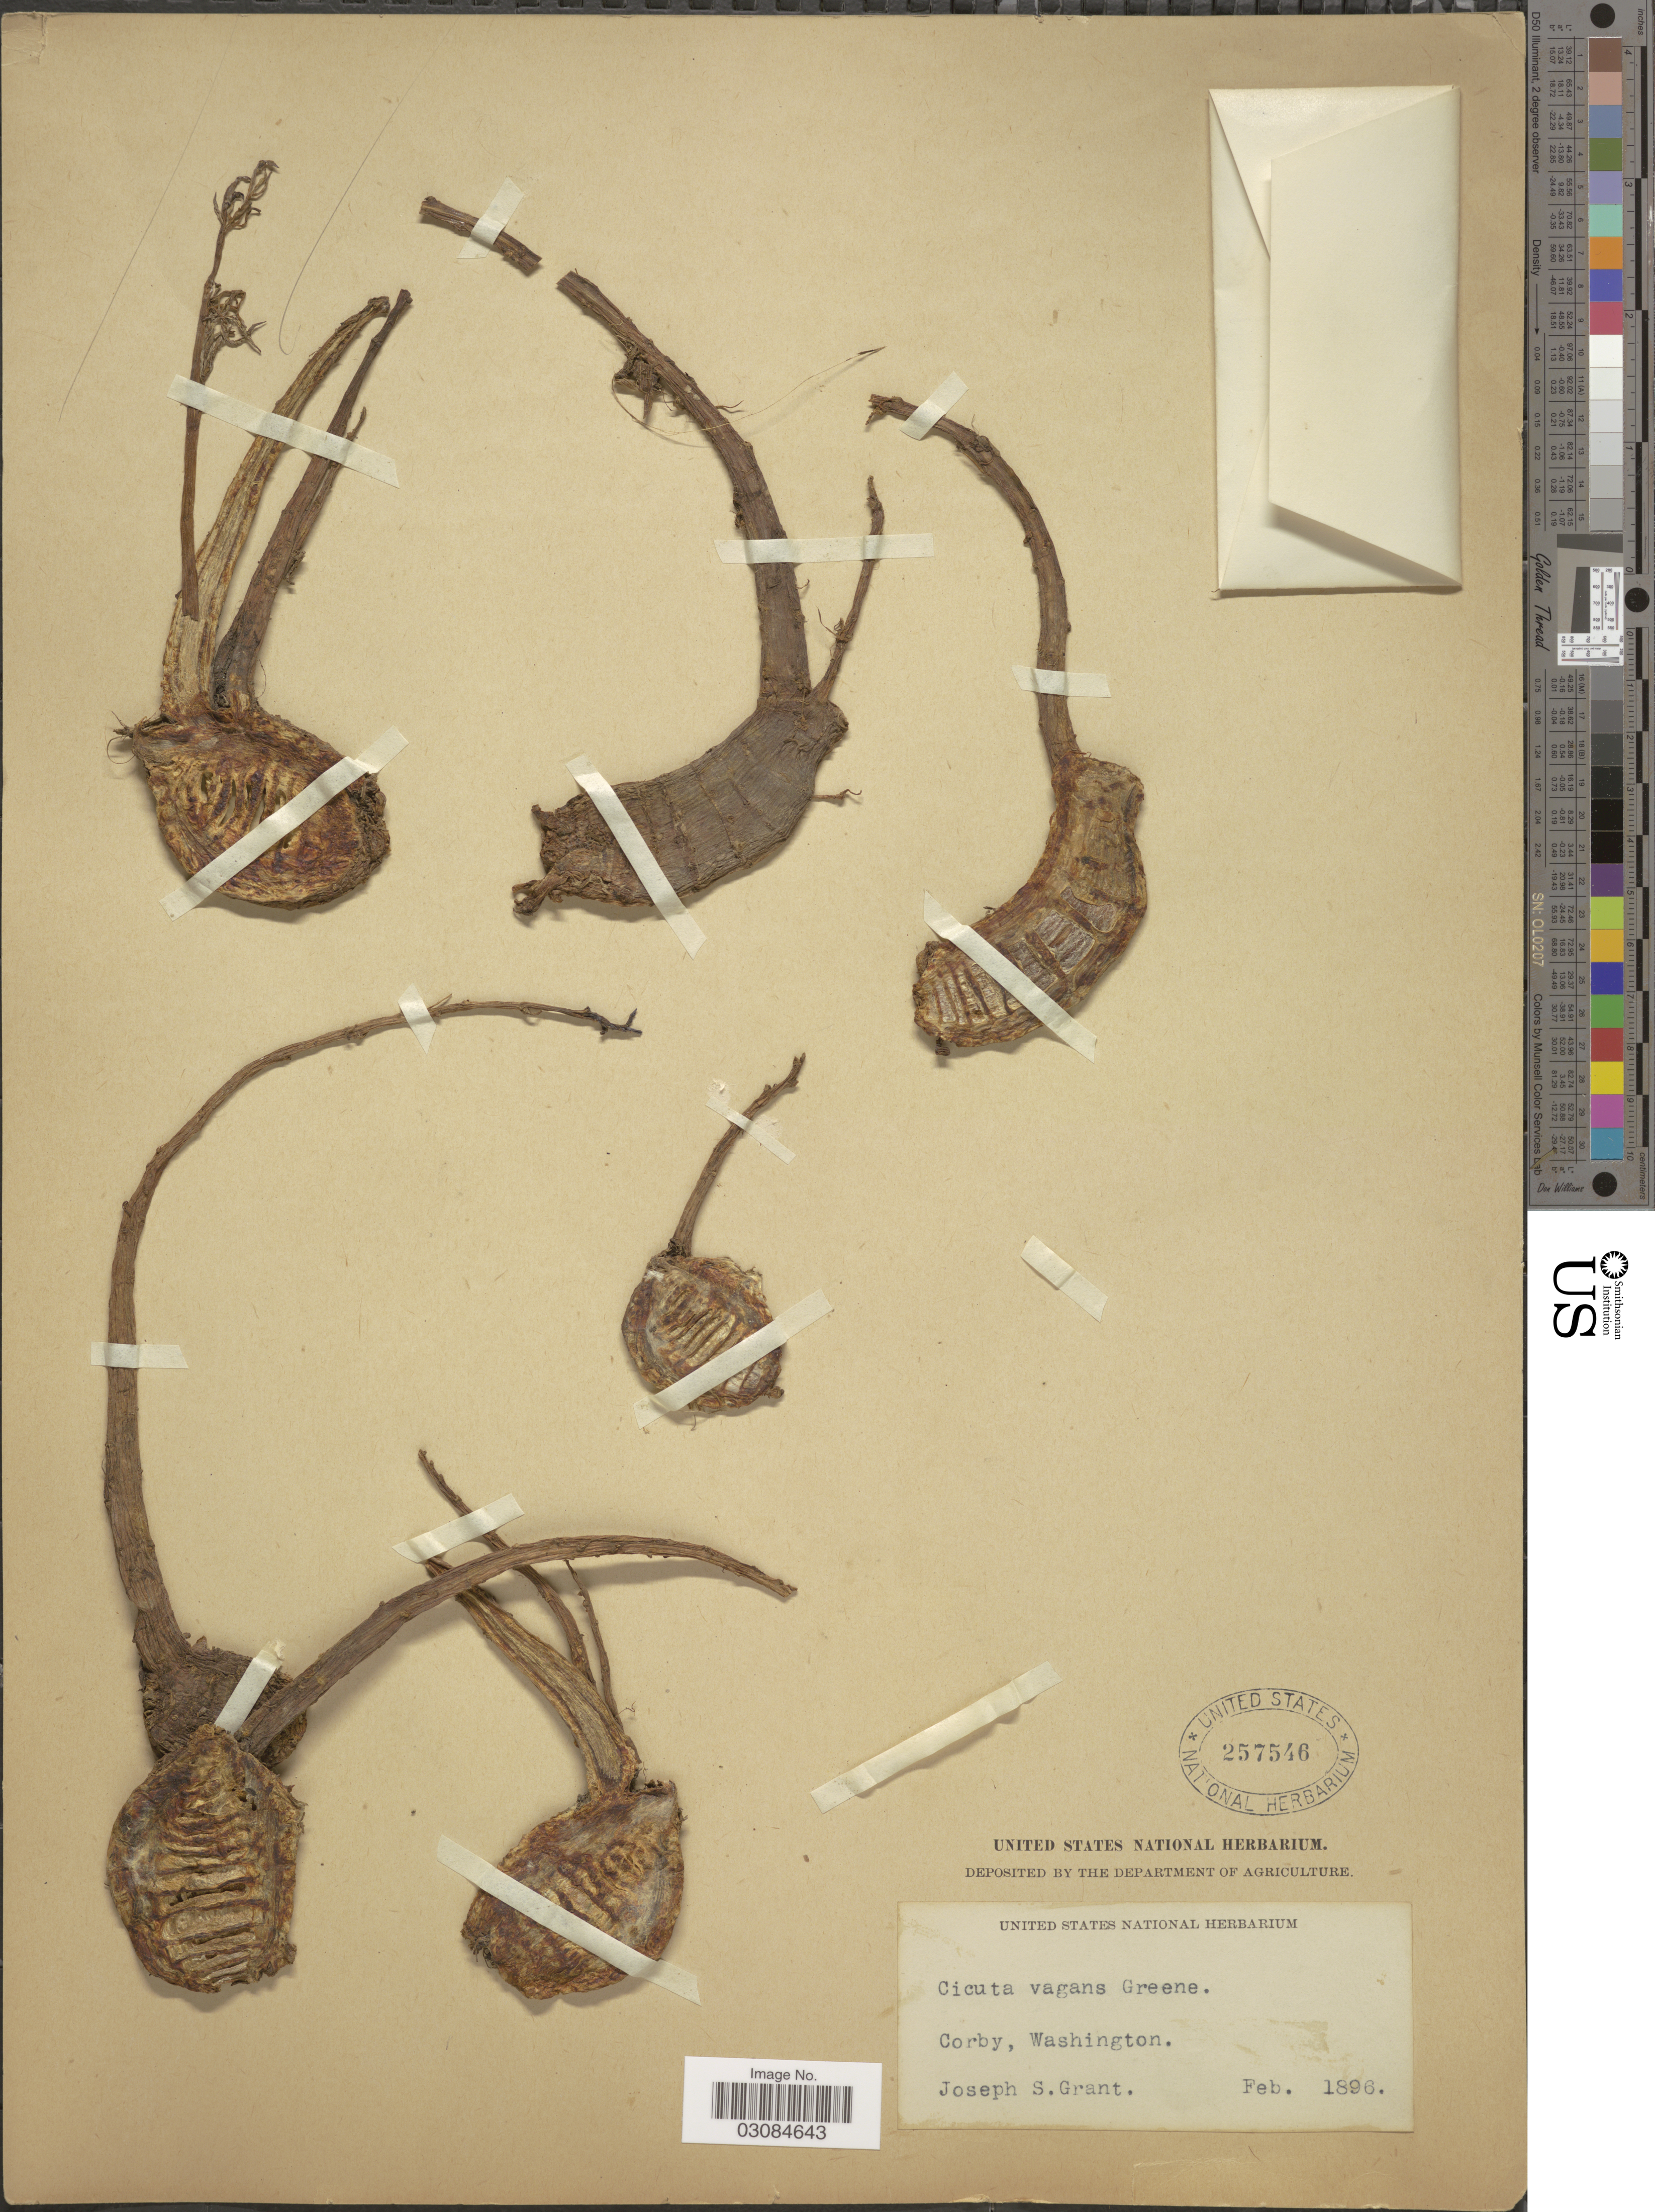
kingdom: Plantae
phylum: Tracheophyta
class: Magnoliopsida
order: Apiales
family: Apiaceae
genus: Cicuta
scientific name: Cicuta vagans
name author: Greene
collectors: J. Grant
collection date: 1896-02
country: United States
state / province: Washington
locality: Corby.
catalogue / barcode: US 257546